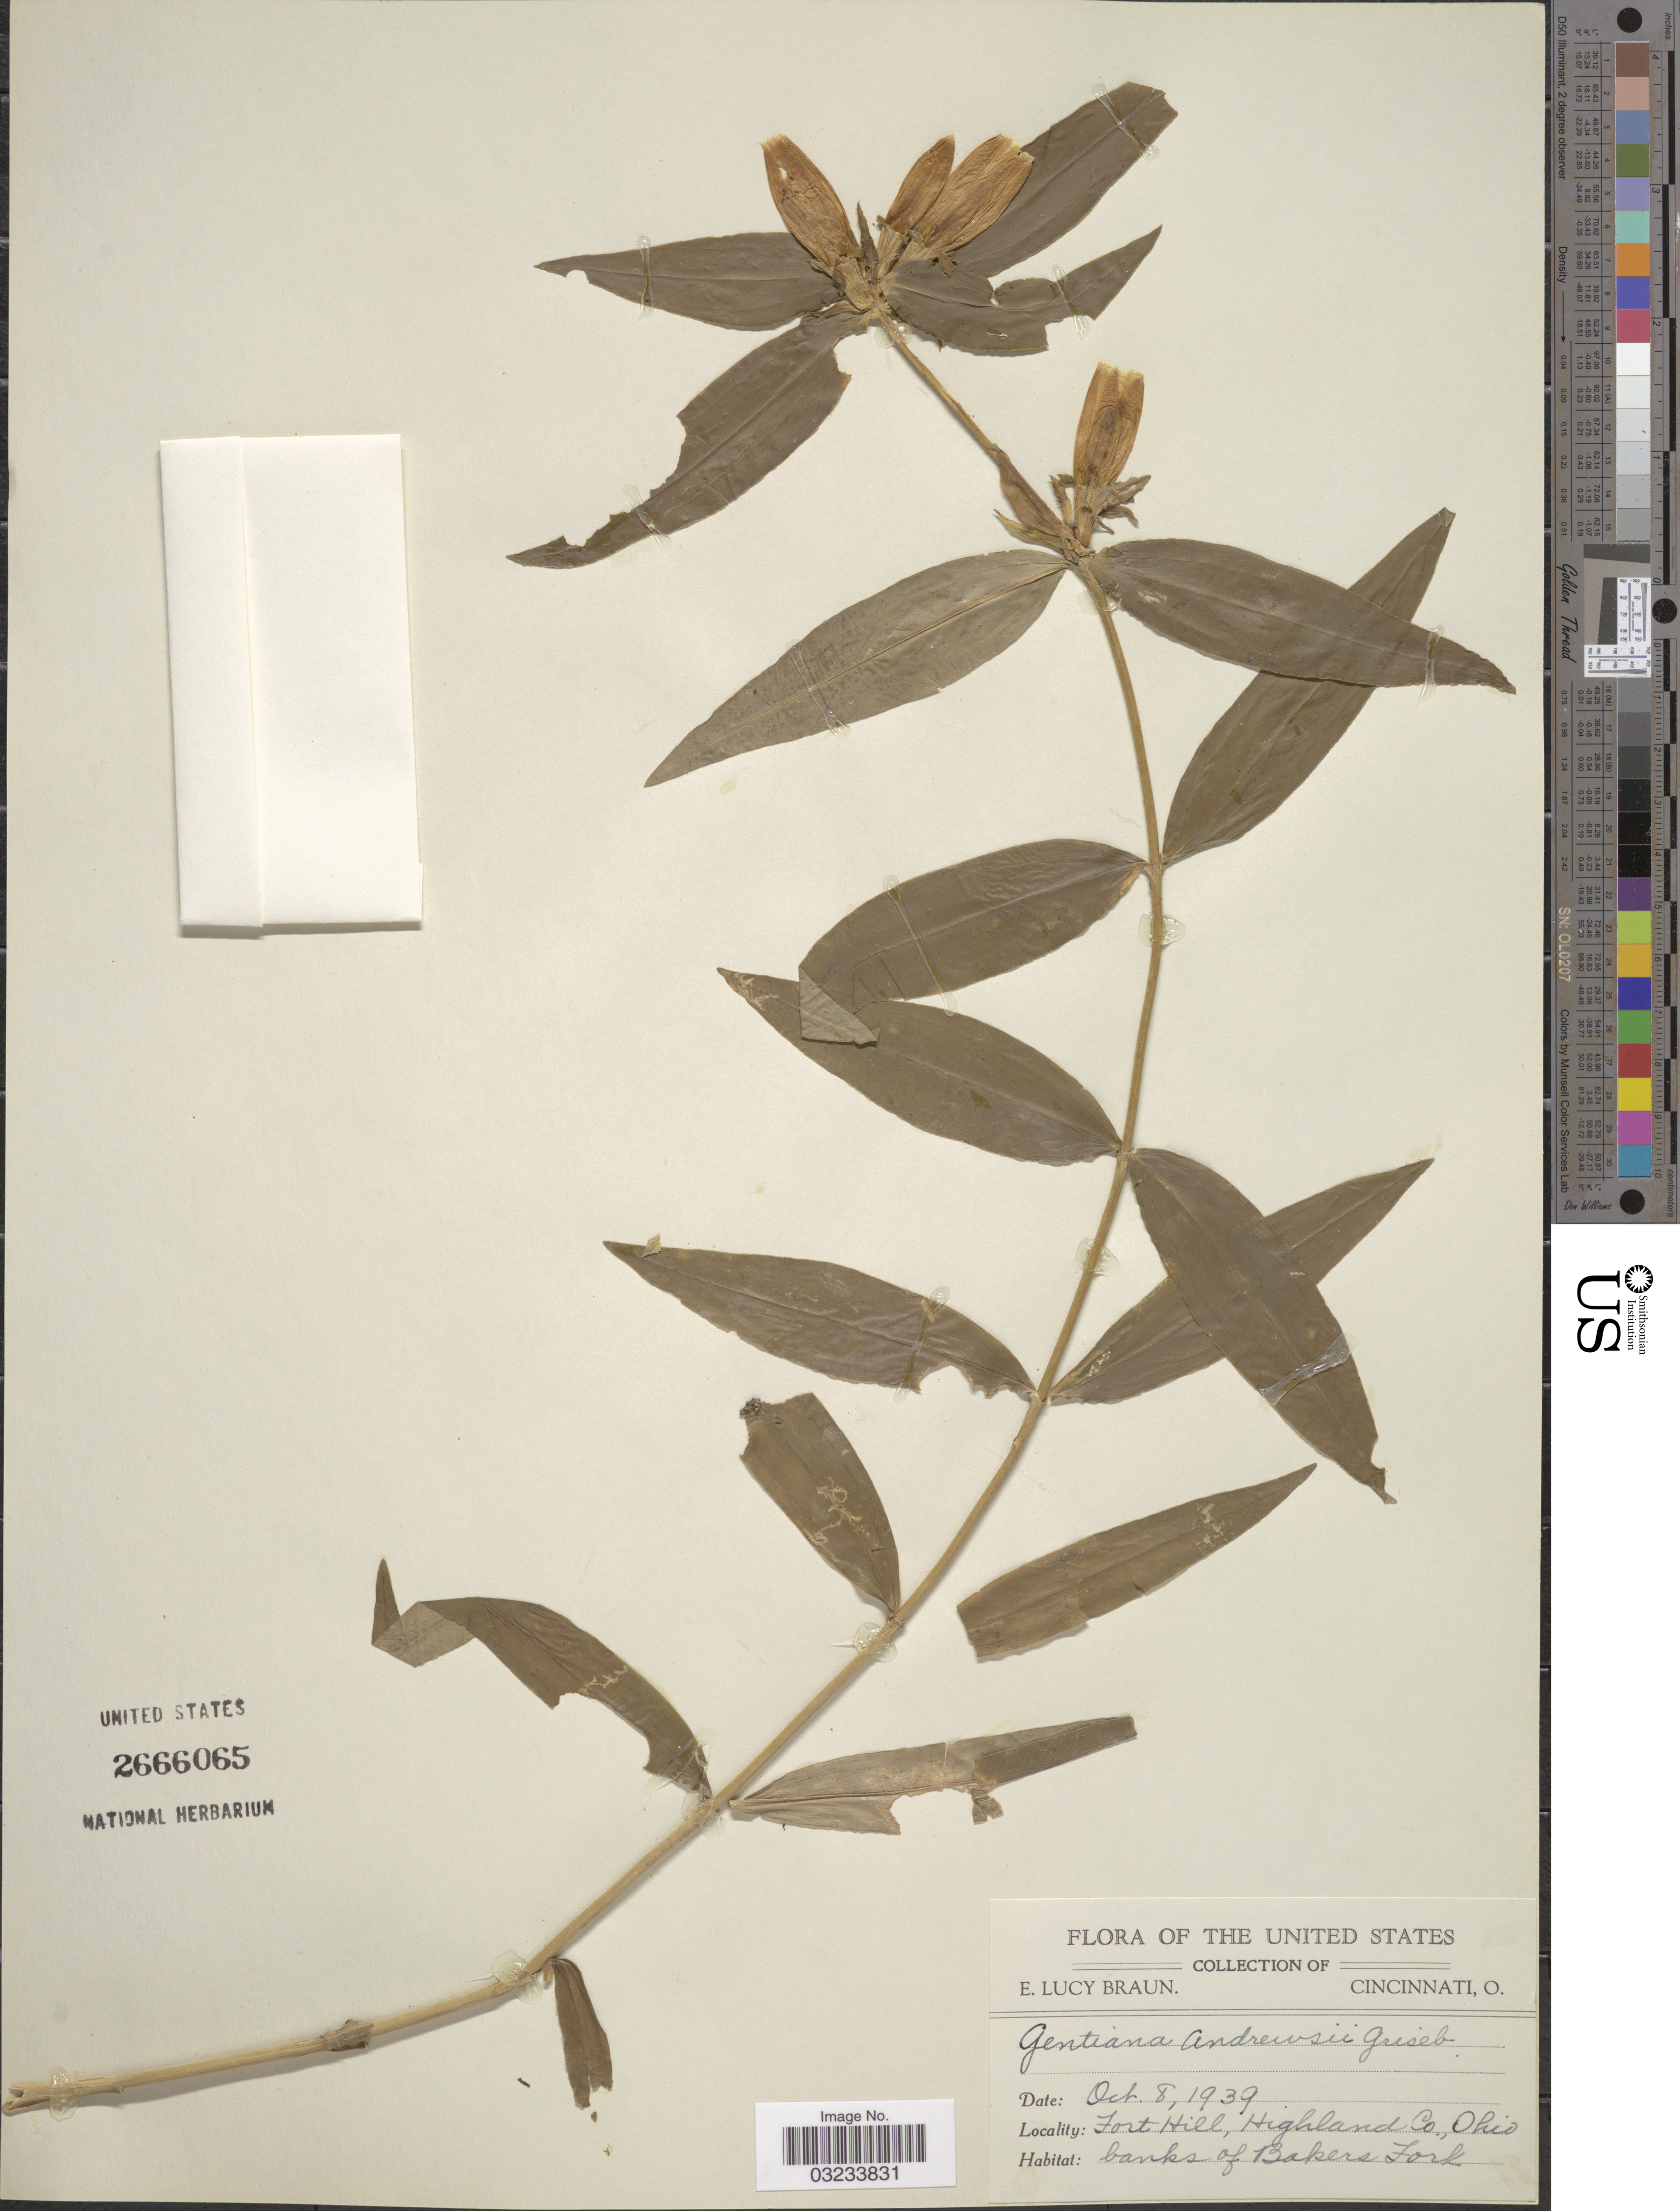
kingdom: Plantae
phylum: Tracheophyta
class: Magnoliopsida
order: Gentianales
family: Gentianaceae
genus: Gentiana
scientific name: Gentiana andrewsii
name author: Griseb.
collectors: E. Braun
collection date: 1939-10-08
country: United States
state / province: Ohio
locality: Fort Hill, Highland Co. Banks of Bakers Fork.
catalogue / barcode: US 2666065